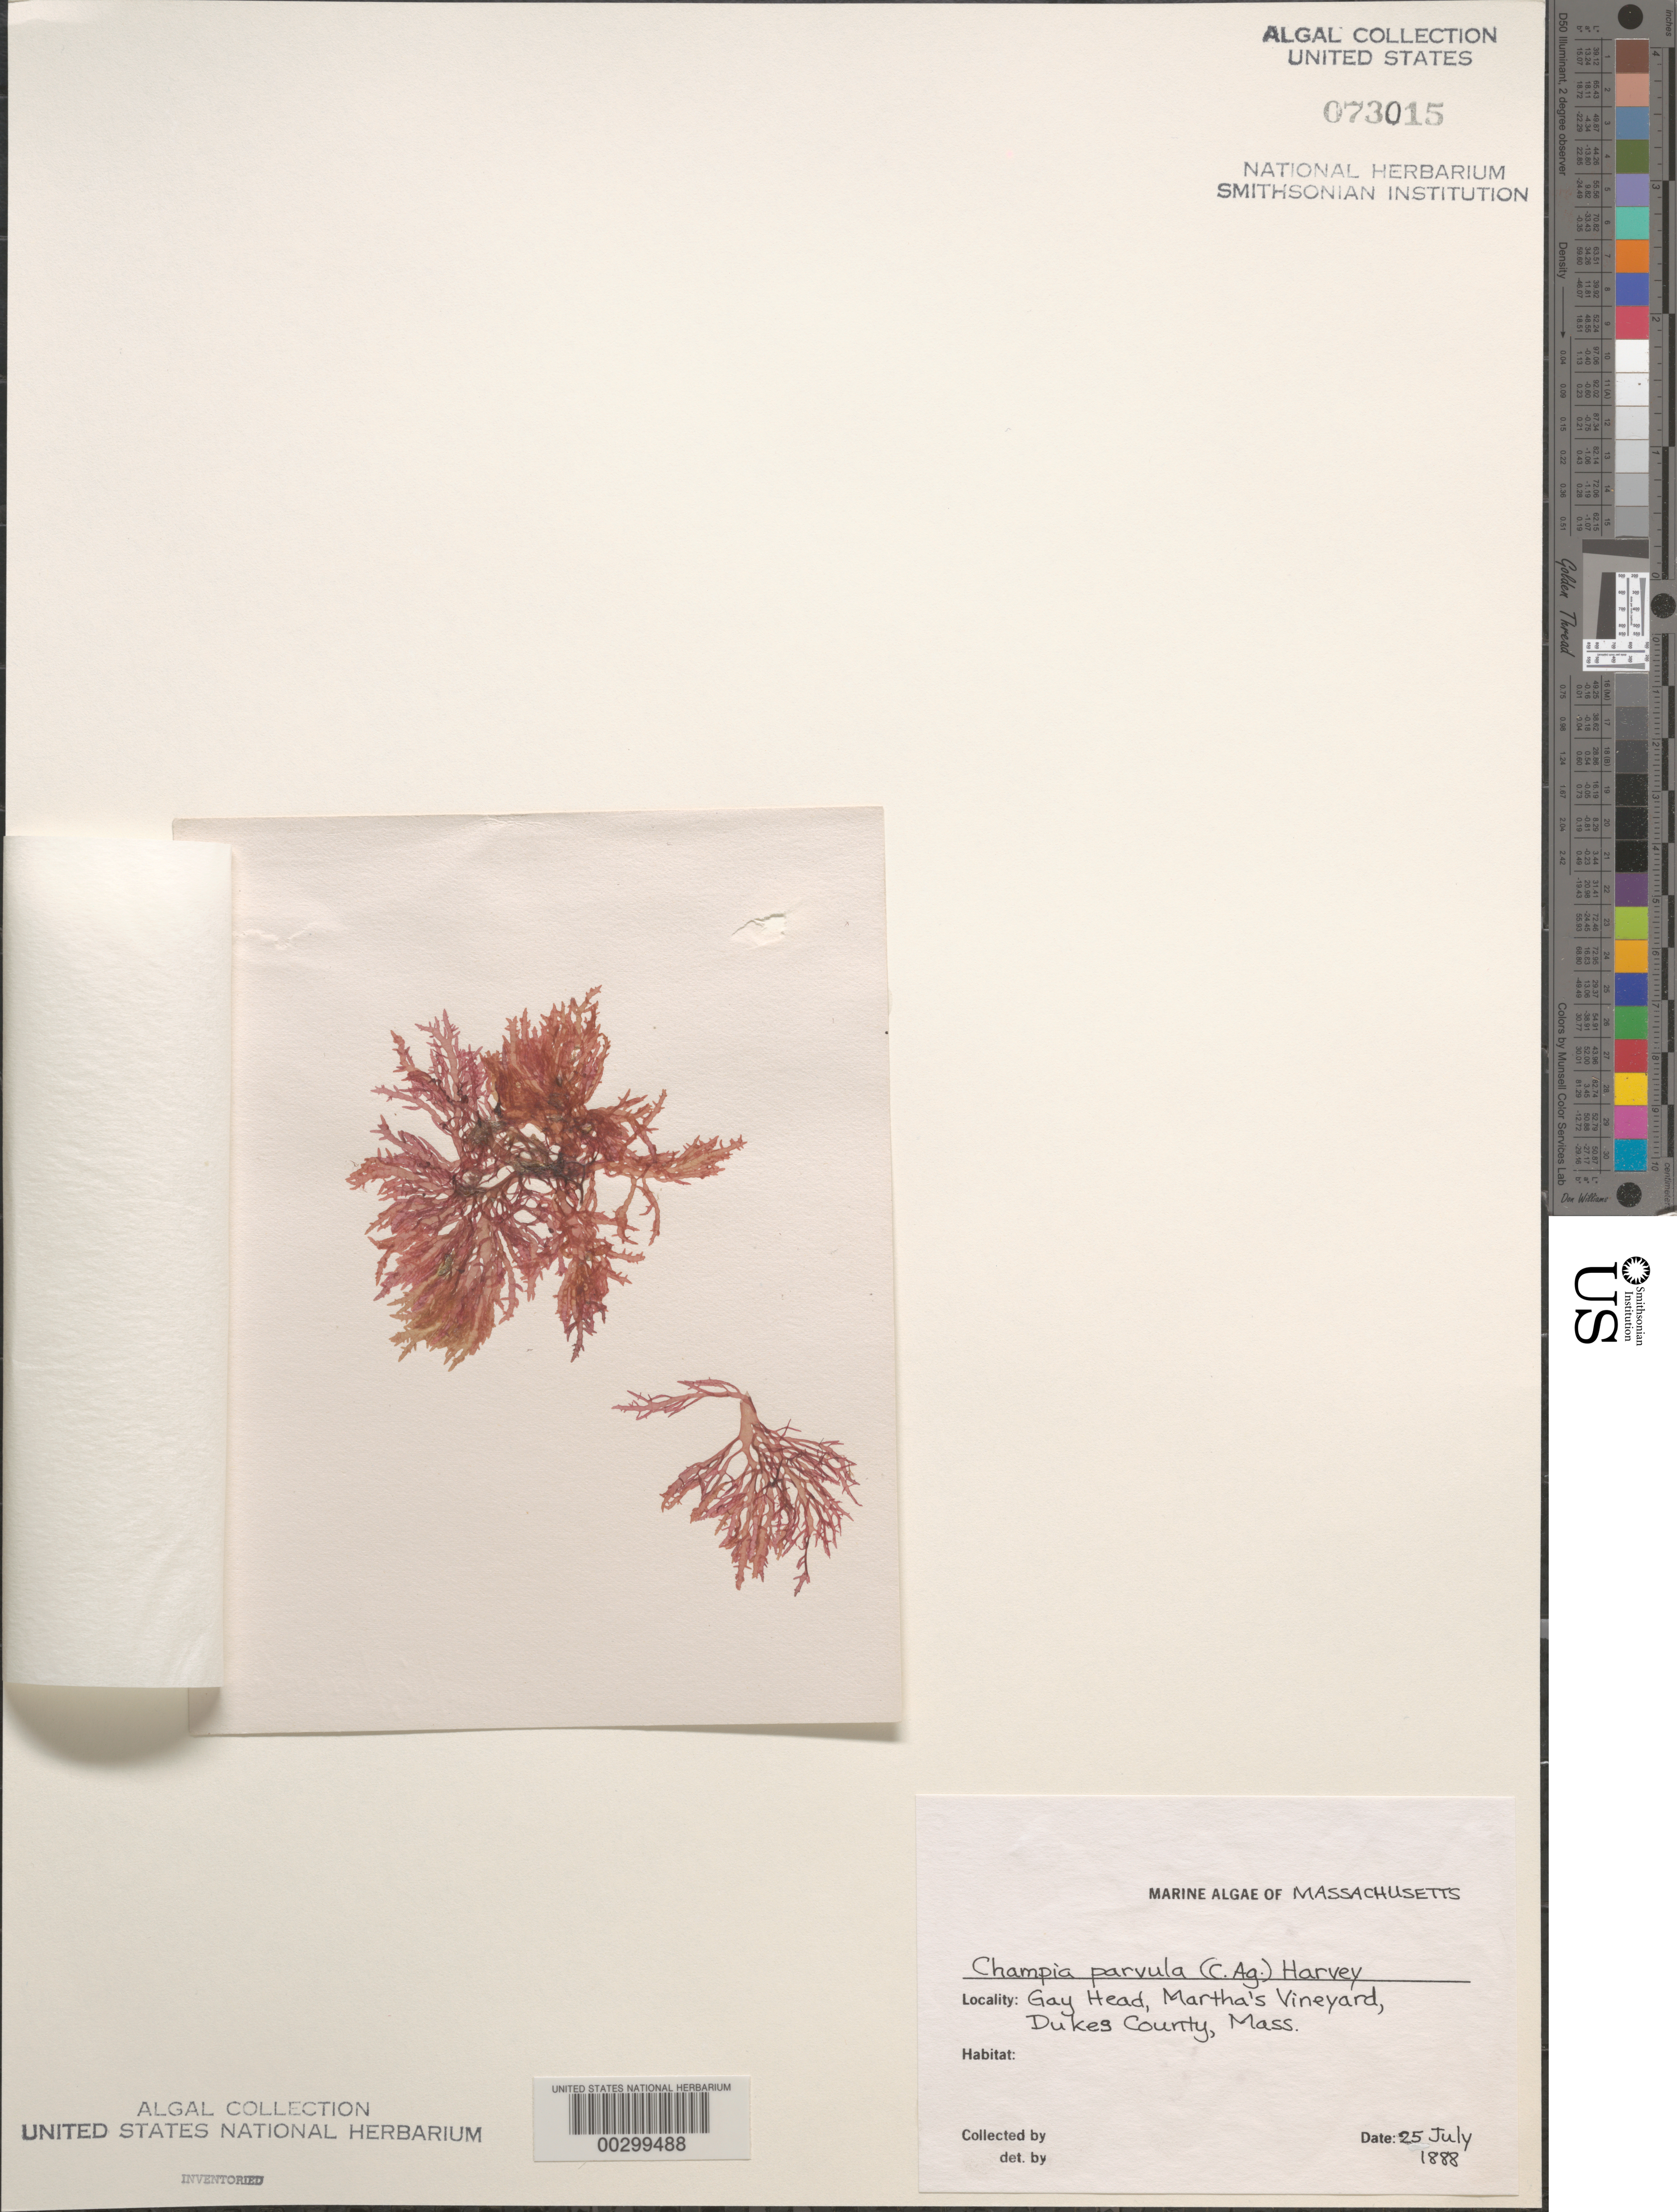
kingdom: Plantae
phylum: Rhodophyta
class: Florideophyceae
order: Rhodymeniales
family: Champiaceae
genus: Champia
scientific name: Champia parvula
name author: (C. Agardh) Harv.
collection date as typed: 25 Jul 1888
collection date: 1888-07-25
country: United States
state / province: Massachusetts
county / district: Dukes County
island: Martha's Vineyard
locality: Gay Head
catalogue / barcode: US 73015